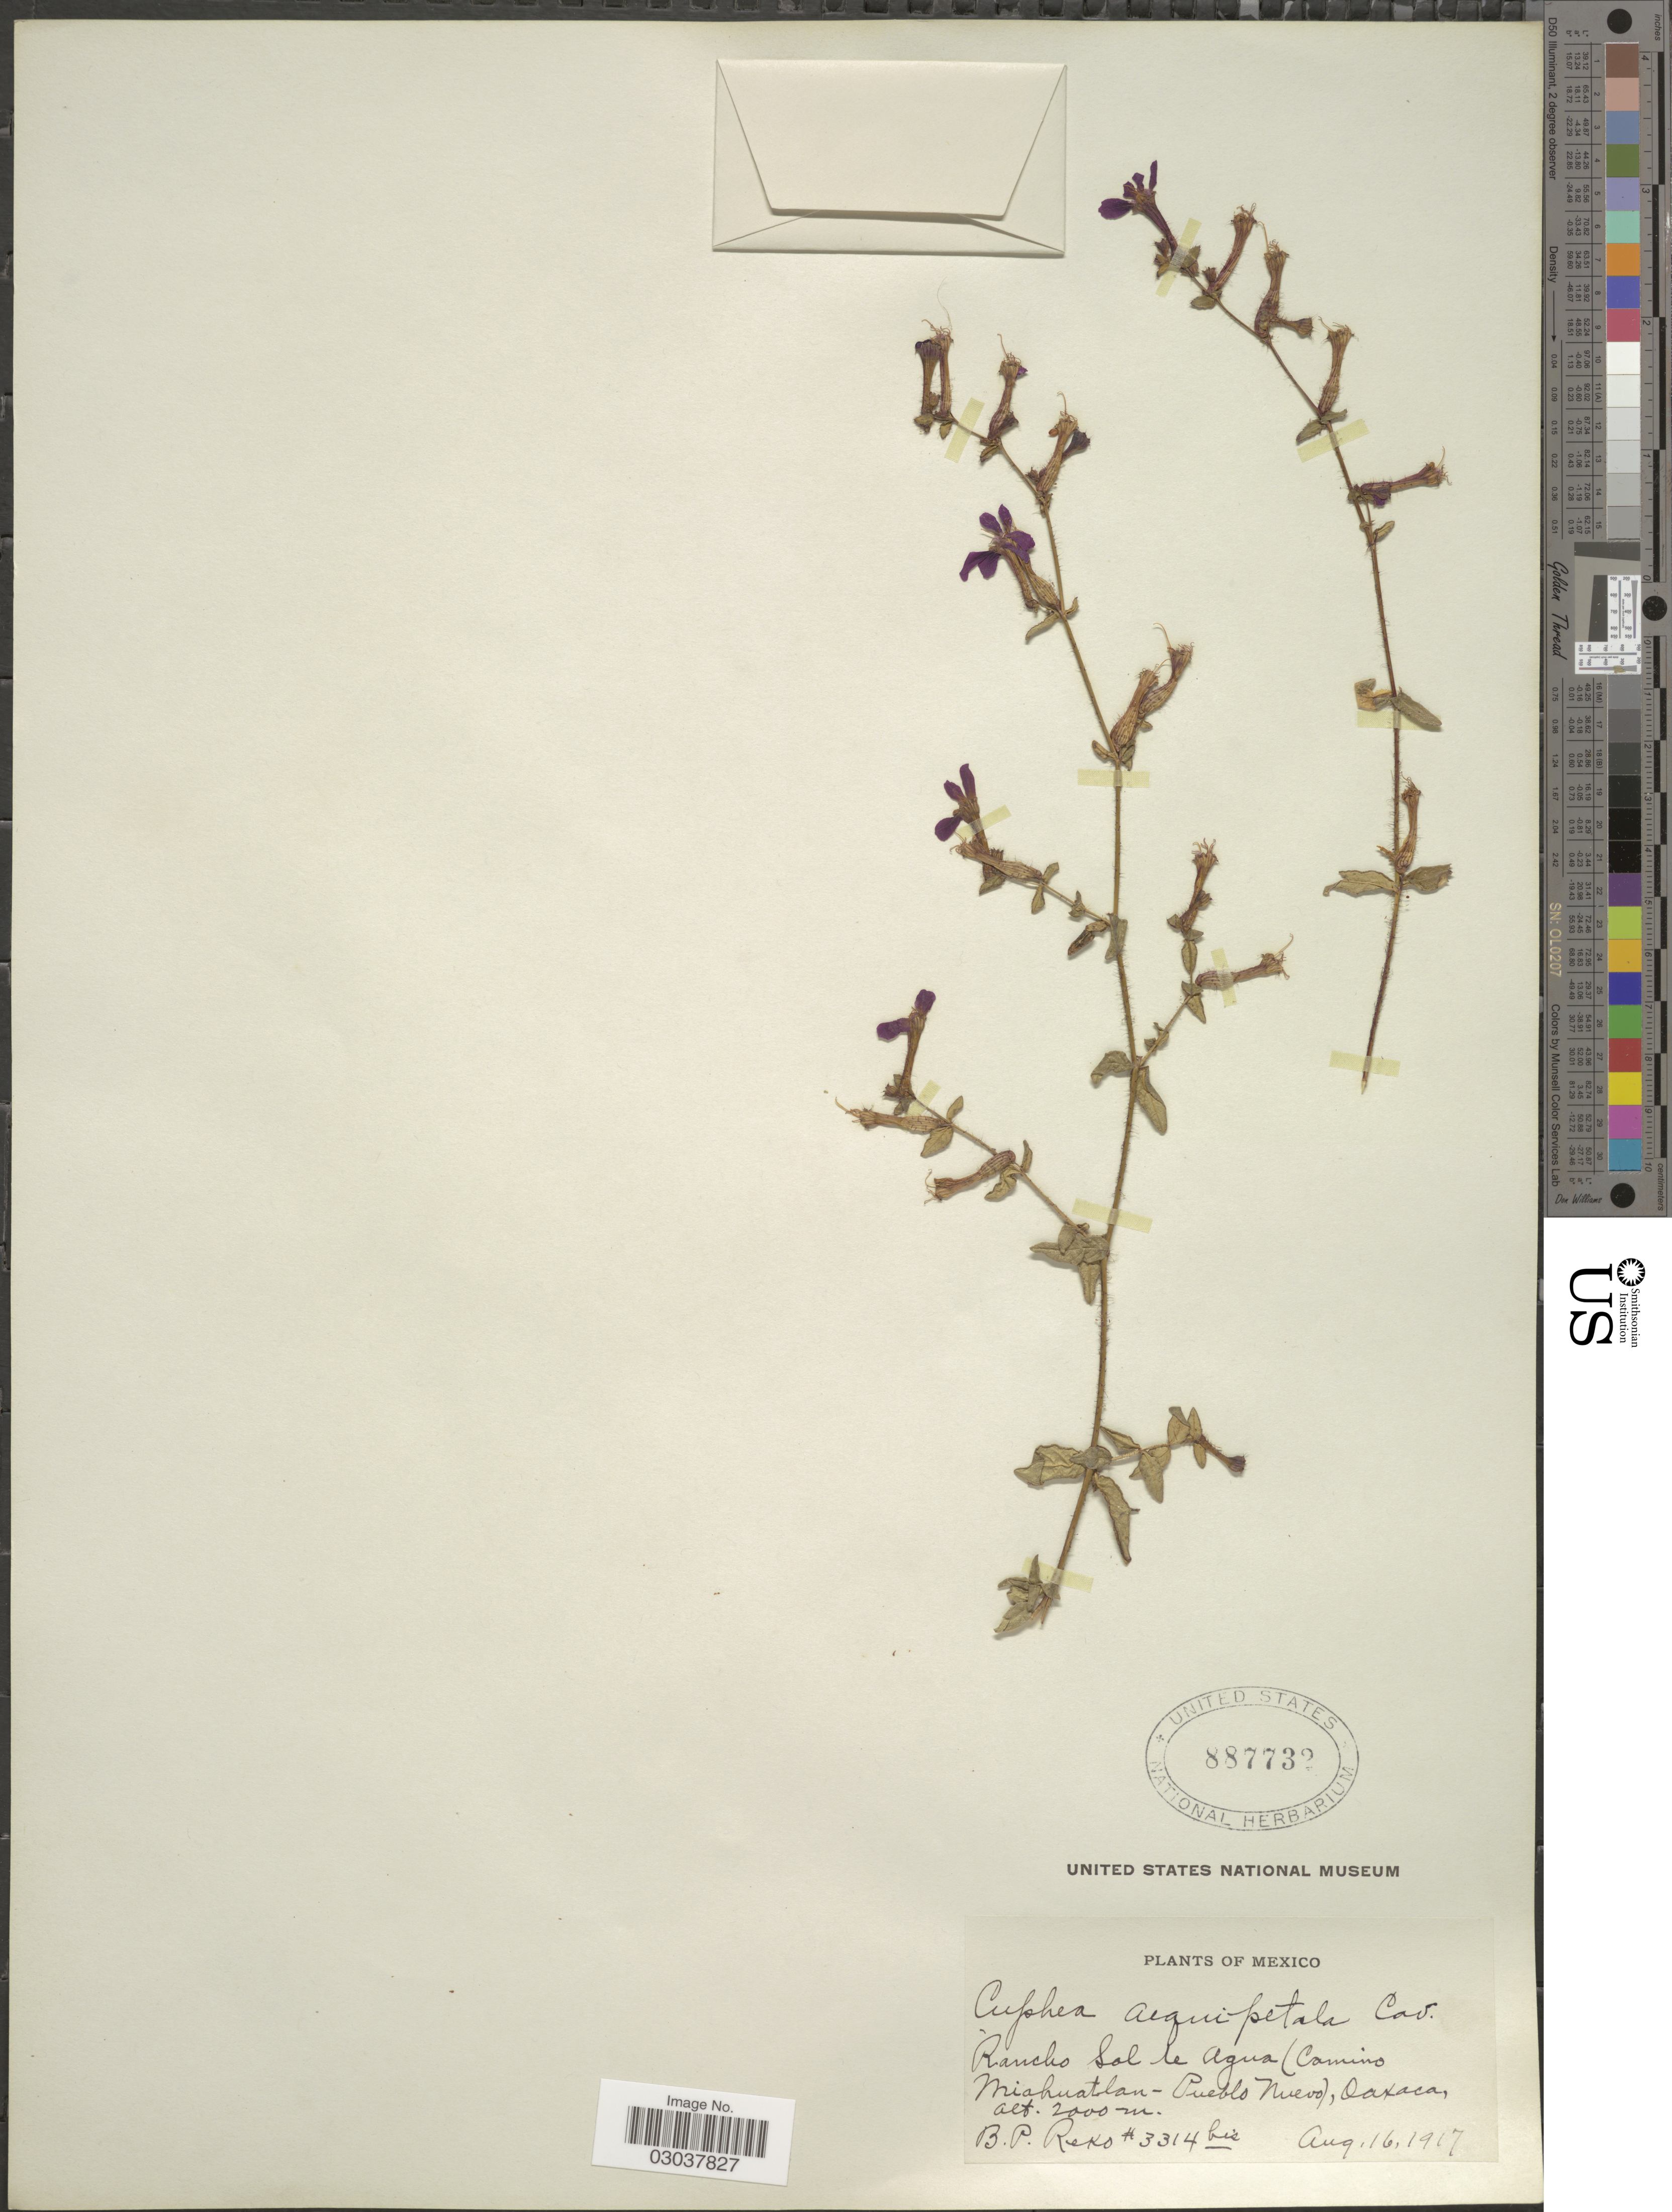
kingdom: Plantae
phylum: Tracheophyta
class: Magnoliopsida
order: Myrtales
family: Lythraceae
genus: Cuphea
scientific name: Cuphea aequipetala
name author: Cav.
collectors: B. P. Reko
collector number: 3314bis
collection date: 1917-08-16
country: Mexico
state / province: Oaxaca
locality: Rancho Sol de Agua (Camino Miahuatlan - Pueblo Nuevo).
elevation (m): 2000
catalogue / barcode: US 887732